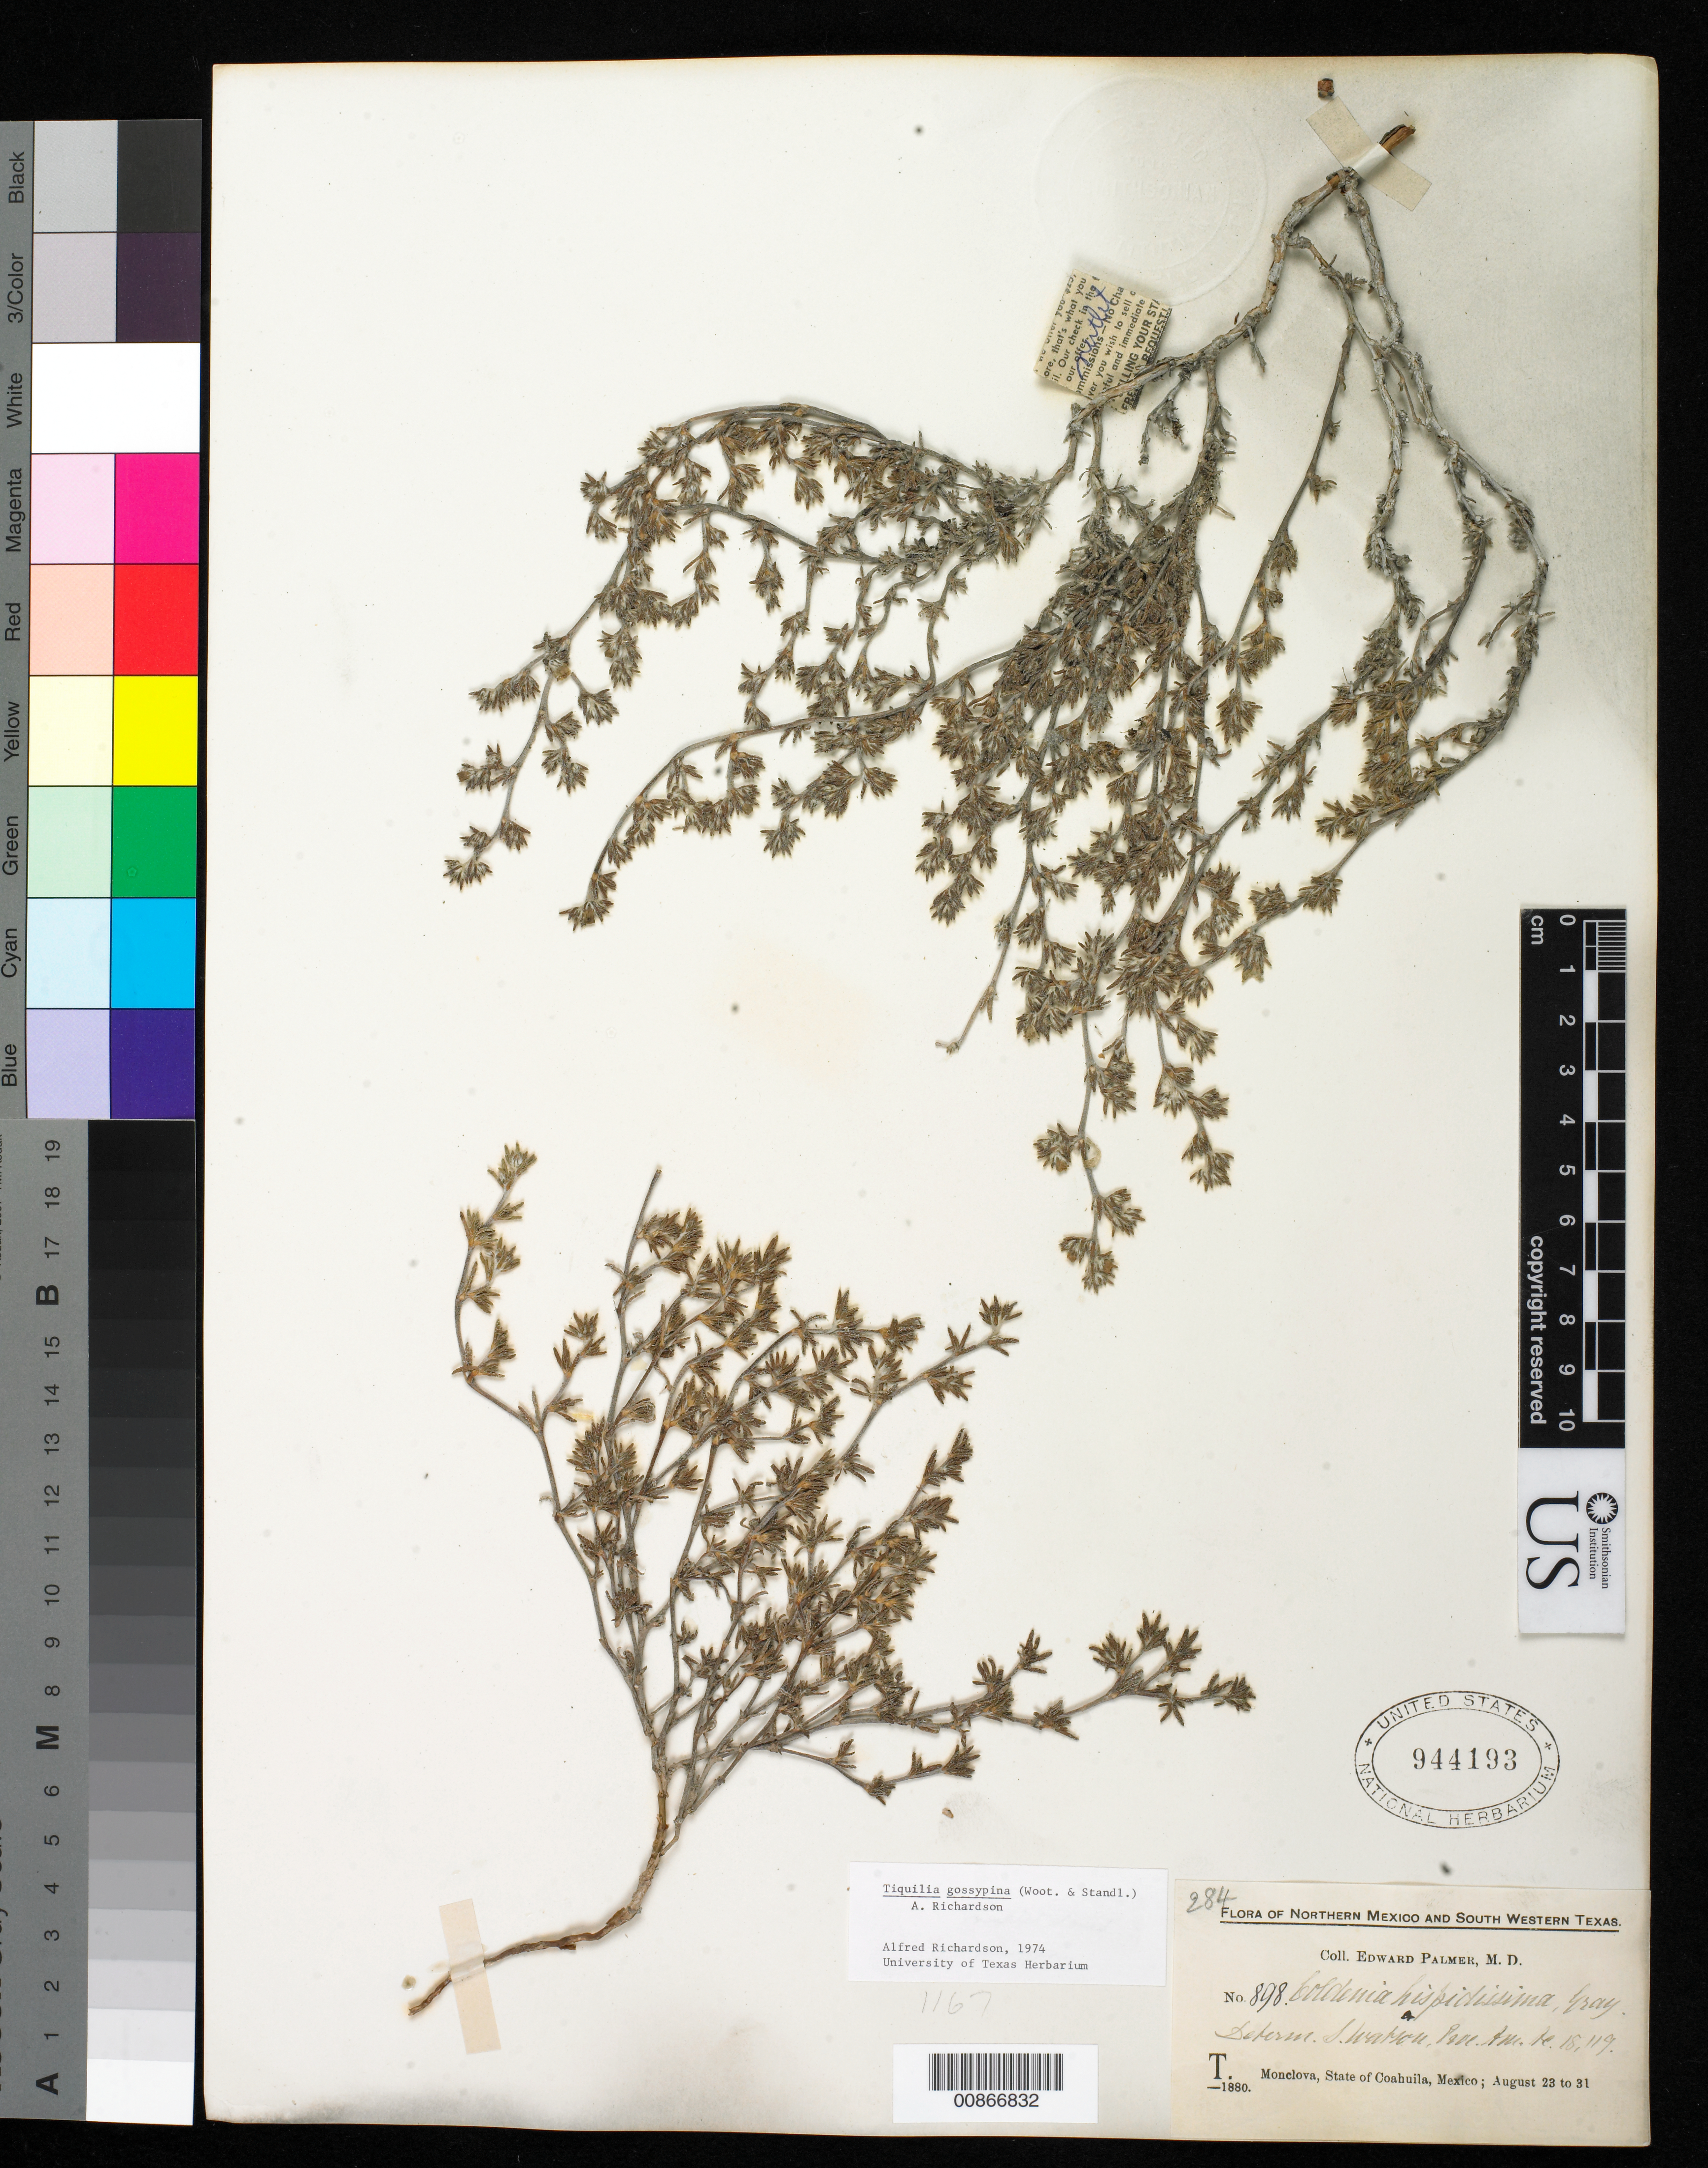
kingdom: Plantae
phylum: Tracheophyta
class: Magnoliopsida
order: Boraginales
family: Ehretiaceae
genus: Tiquilia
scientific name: Tiquilia gossypina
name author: (Wooton) A.T. Richardson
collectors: E. Palmer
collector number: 898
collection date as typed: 23 Aug 1880 to 31 Aug 1880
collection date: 1880-08-23/1880-08-31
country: Mexico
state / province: Coahuila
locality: T. Monclova, Coahuila.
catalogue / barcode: US 944193